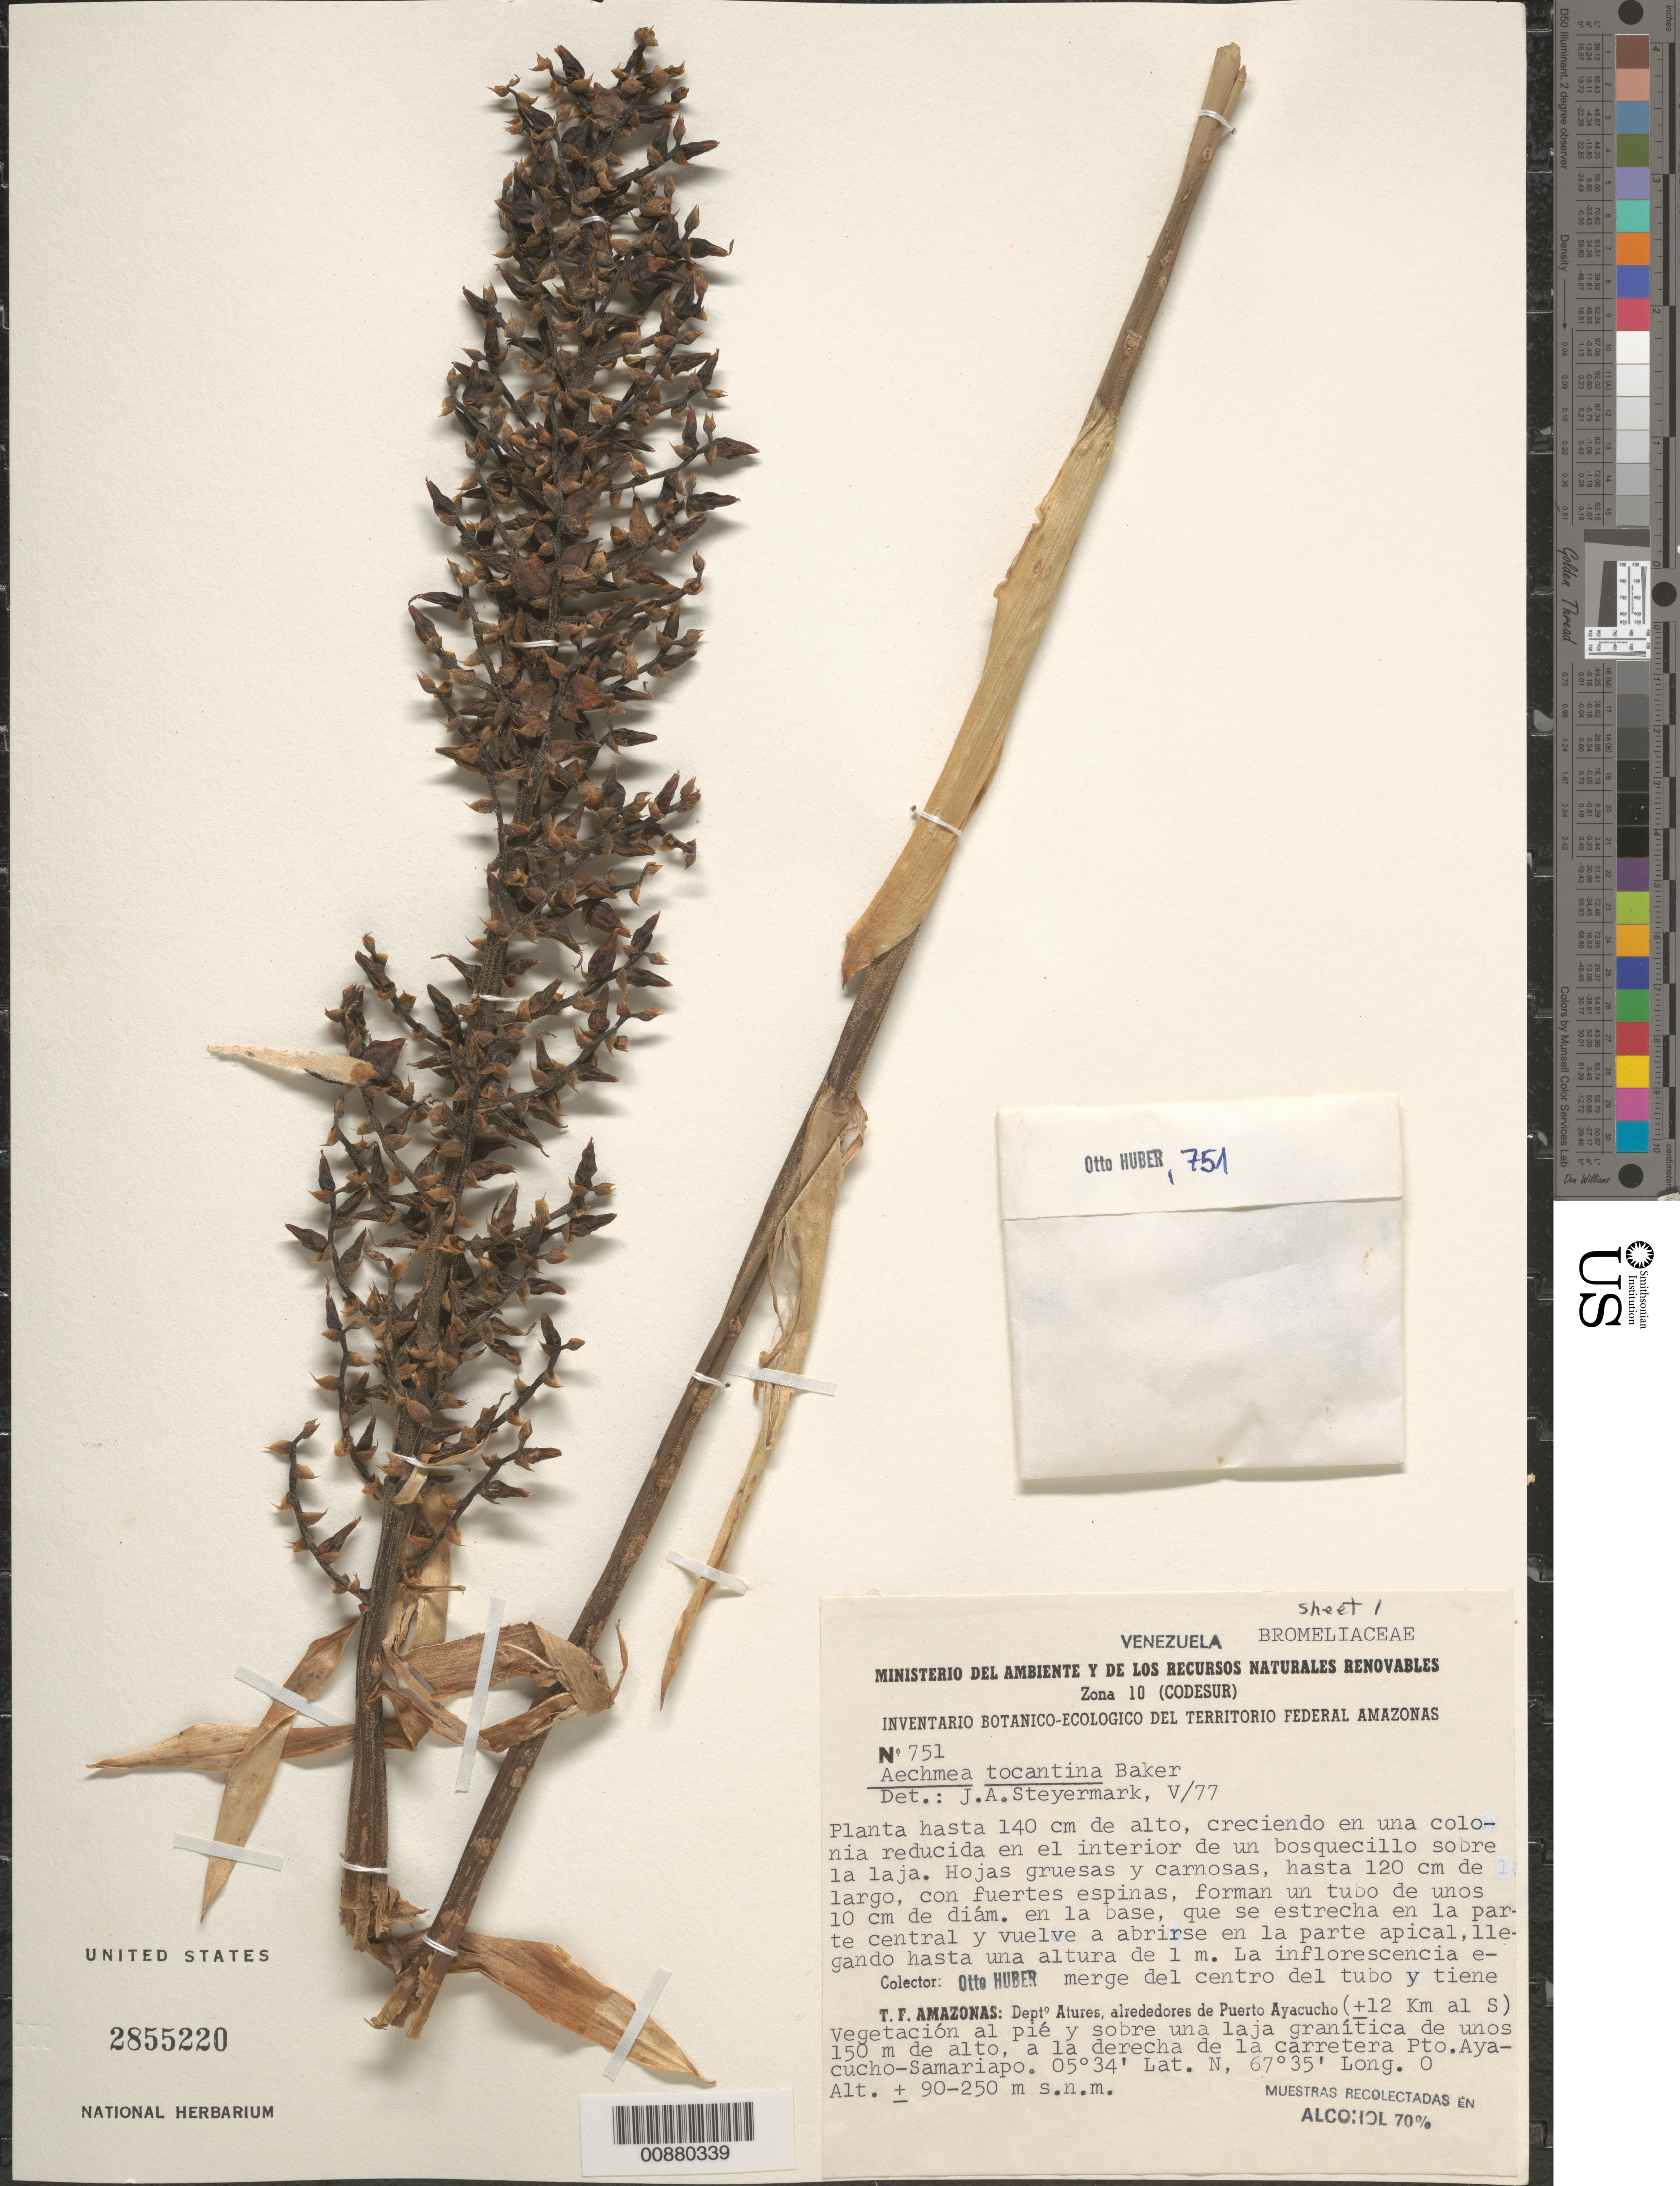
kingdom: Plantae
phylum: Tracheophyta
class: Liliopsida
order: Poales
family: Bromeliaceae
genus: Aechmea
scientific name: Aechmea tocantina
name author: Baker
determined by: Steyermark, Julian A., (VEN)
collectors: O. Huber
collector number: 751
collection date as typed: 21-May-77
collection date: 1977-05-21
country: Venezuela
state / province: Amazonas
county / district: Atures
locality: Puerto Ayacucho, ±12 km S, de la carretera Puerto Ayacucho-Samariapo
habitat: Creciendo en una colonia reducida en el interior de un bosquecillo sobre la laja; sobre una laja granicia de unos 150m de alto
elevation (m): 90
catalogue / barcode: US 2855220